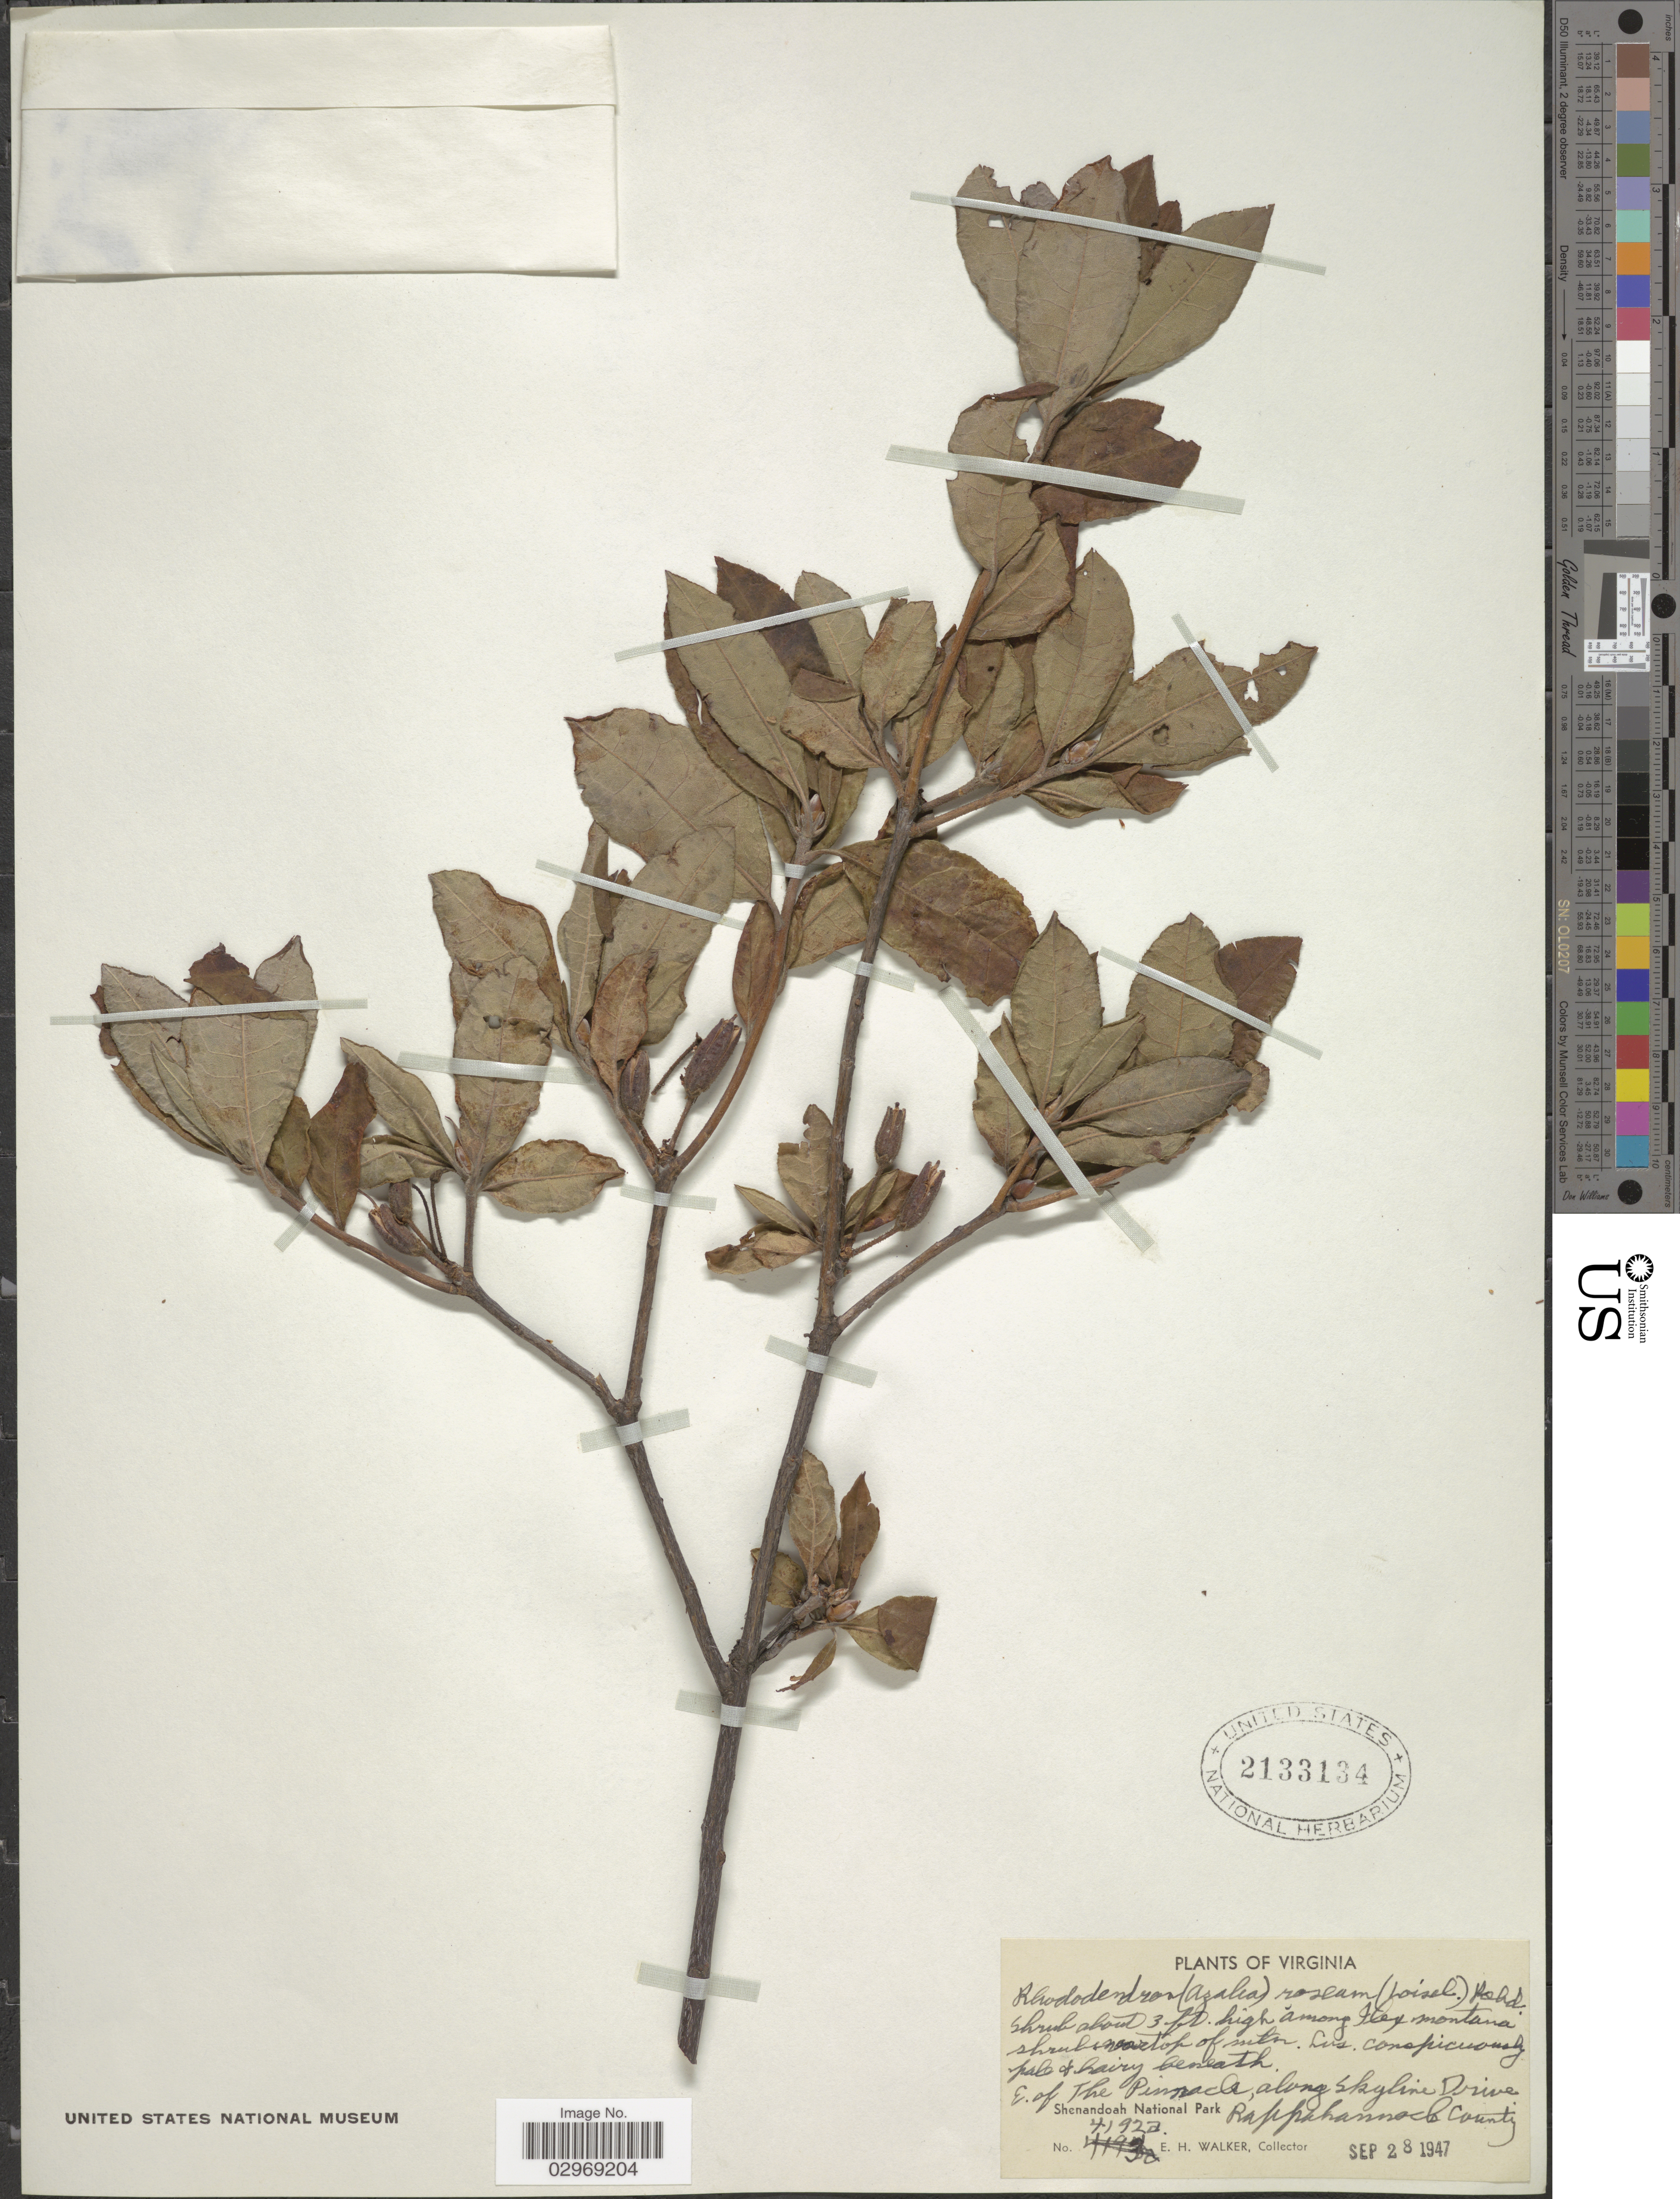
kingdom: Plantae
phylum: Tracheophyta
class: Magnoliopsida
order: Ericales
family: Ericaceae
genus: Rhododendron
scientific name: Rhododendron roseum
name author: (Loisel.) Rehder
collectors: E. H. Walker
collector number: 41922*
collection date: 1947-09-28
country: United States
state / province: Virginia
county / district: Rappahannock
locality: E of The Pinnacle, along Skyline Drive. Shenandoah National Park.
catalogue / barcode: US 2133134